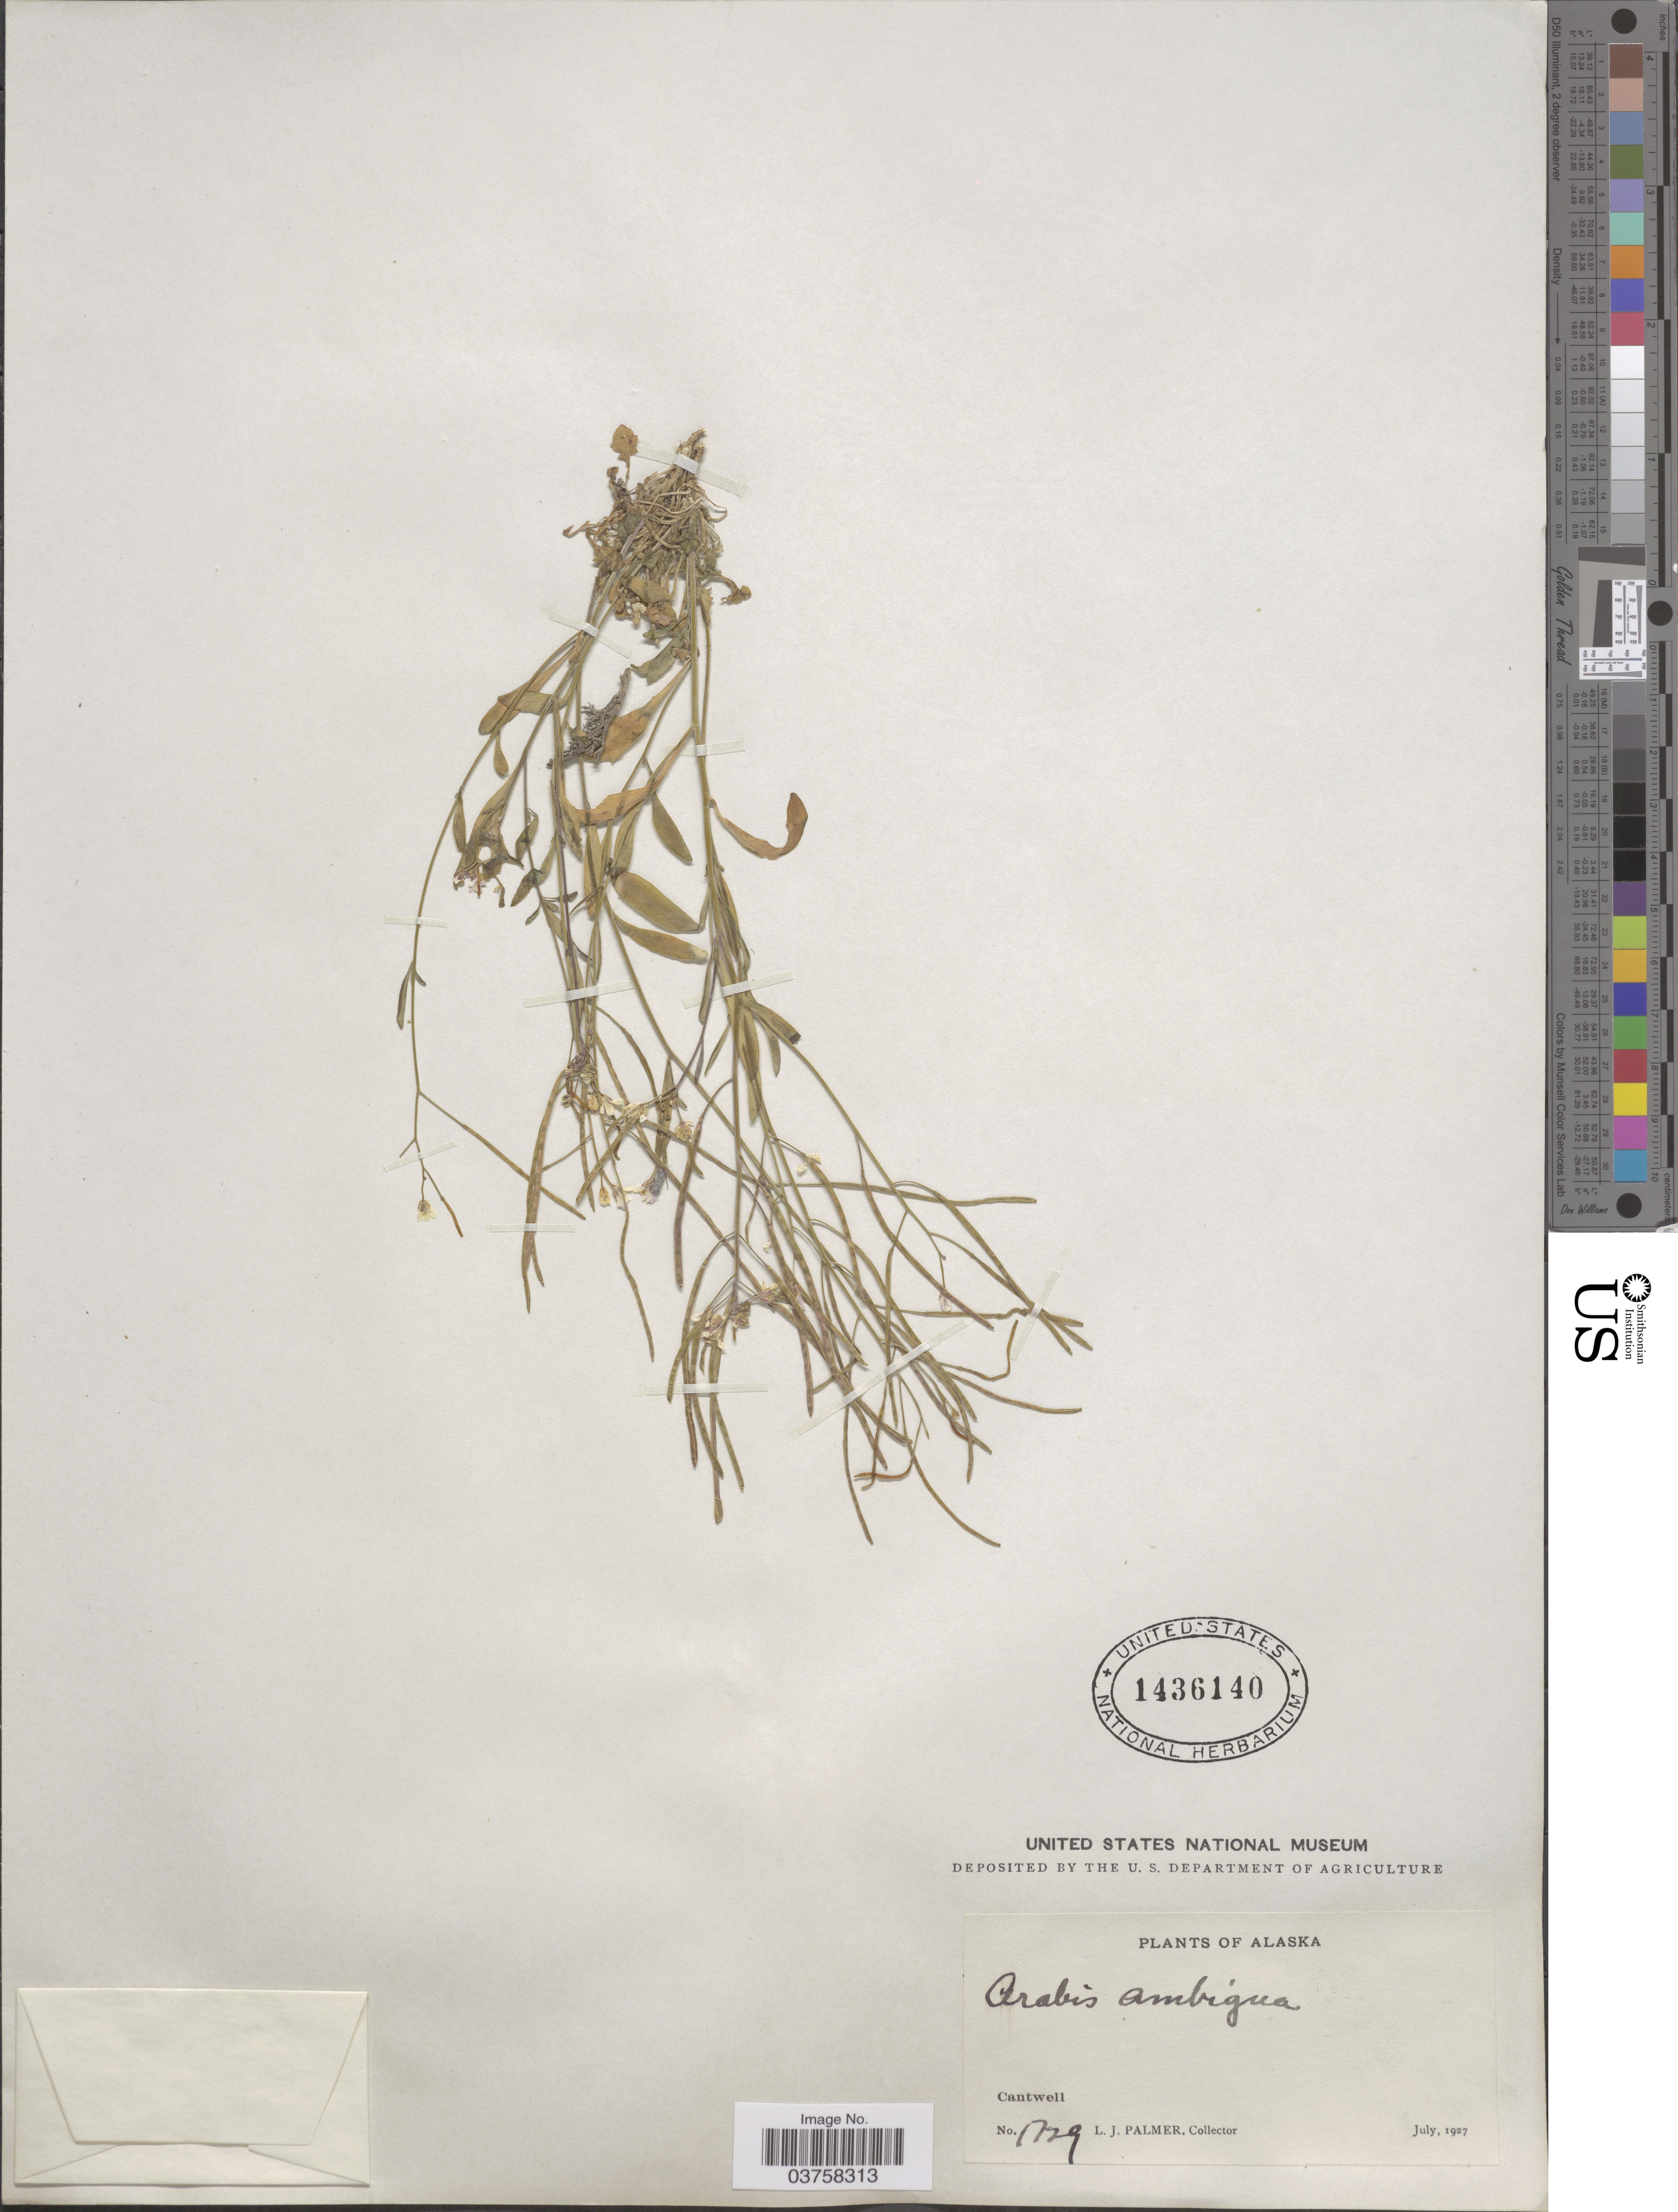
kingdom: Plantae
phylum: Tracheophyta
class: Magnoliopsida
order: Brassicales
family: Brassicaceae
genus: Arabidopsis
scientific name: Arabidopsis lyrata subsp. kamchatica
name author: (Fisch. ex DC.) O'Kane & Al-Shehbaz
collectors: L. J. Palmer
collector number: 1729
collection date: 1927-07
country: United States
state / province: Alaska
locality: Cantwell.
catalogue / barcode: US 1436140